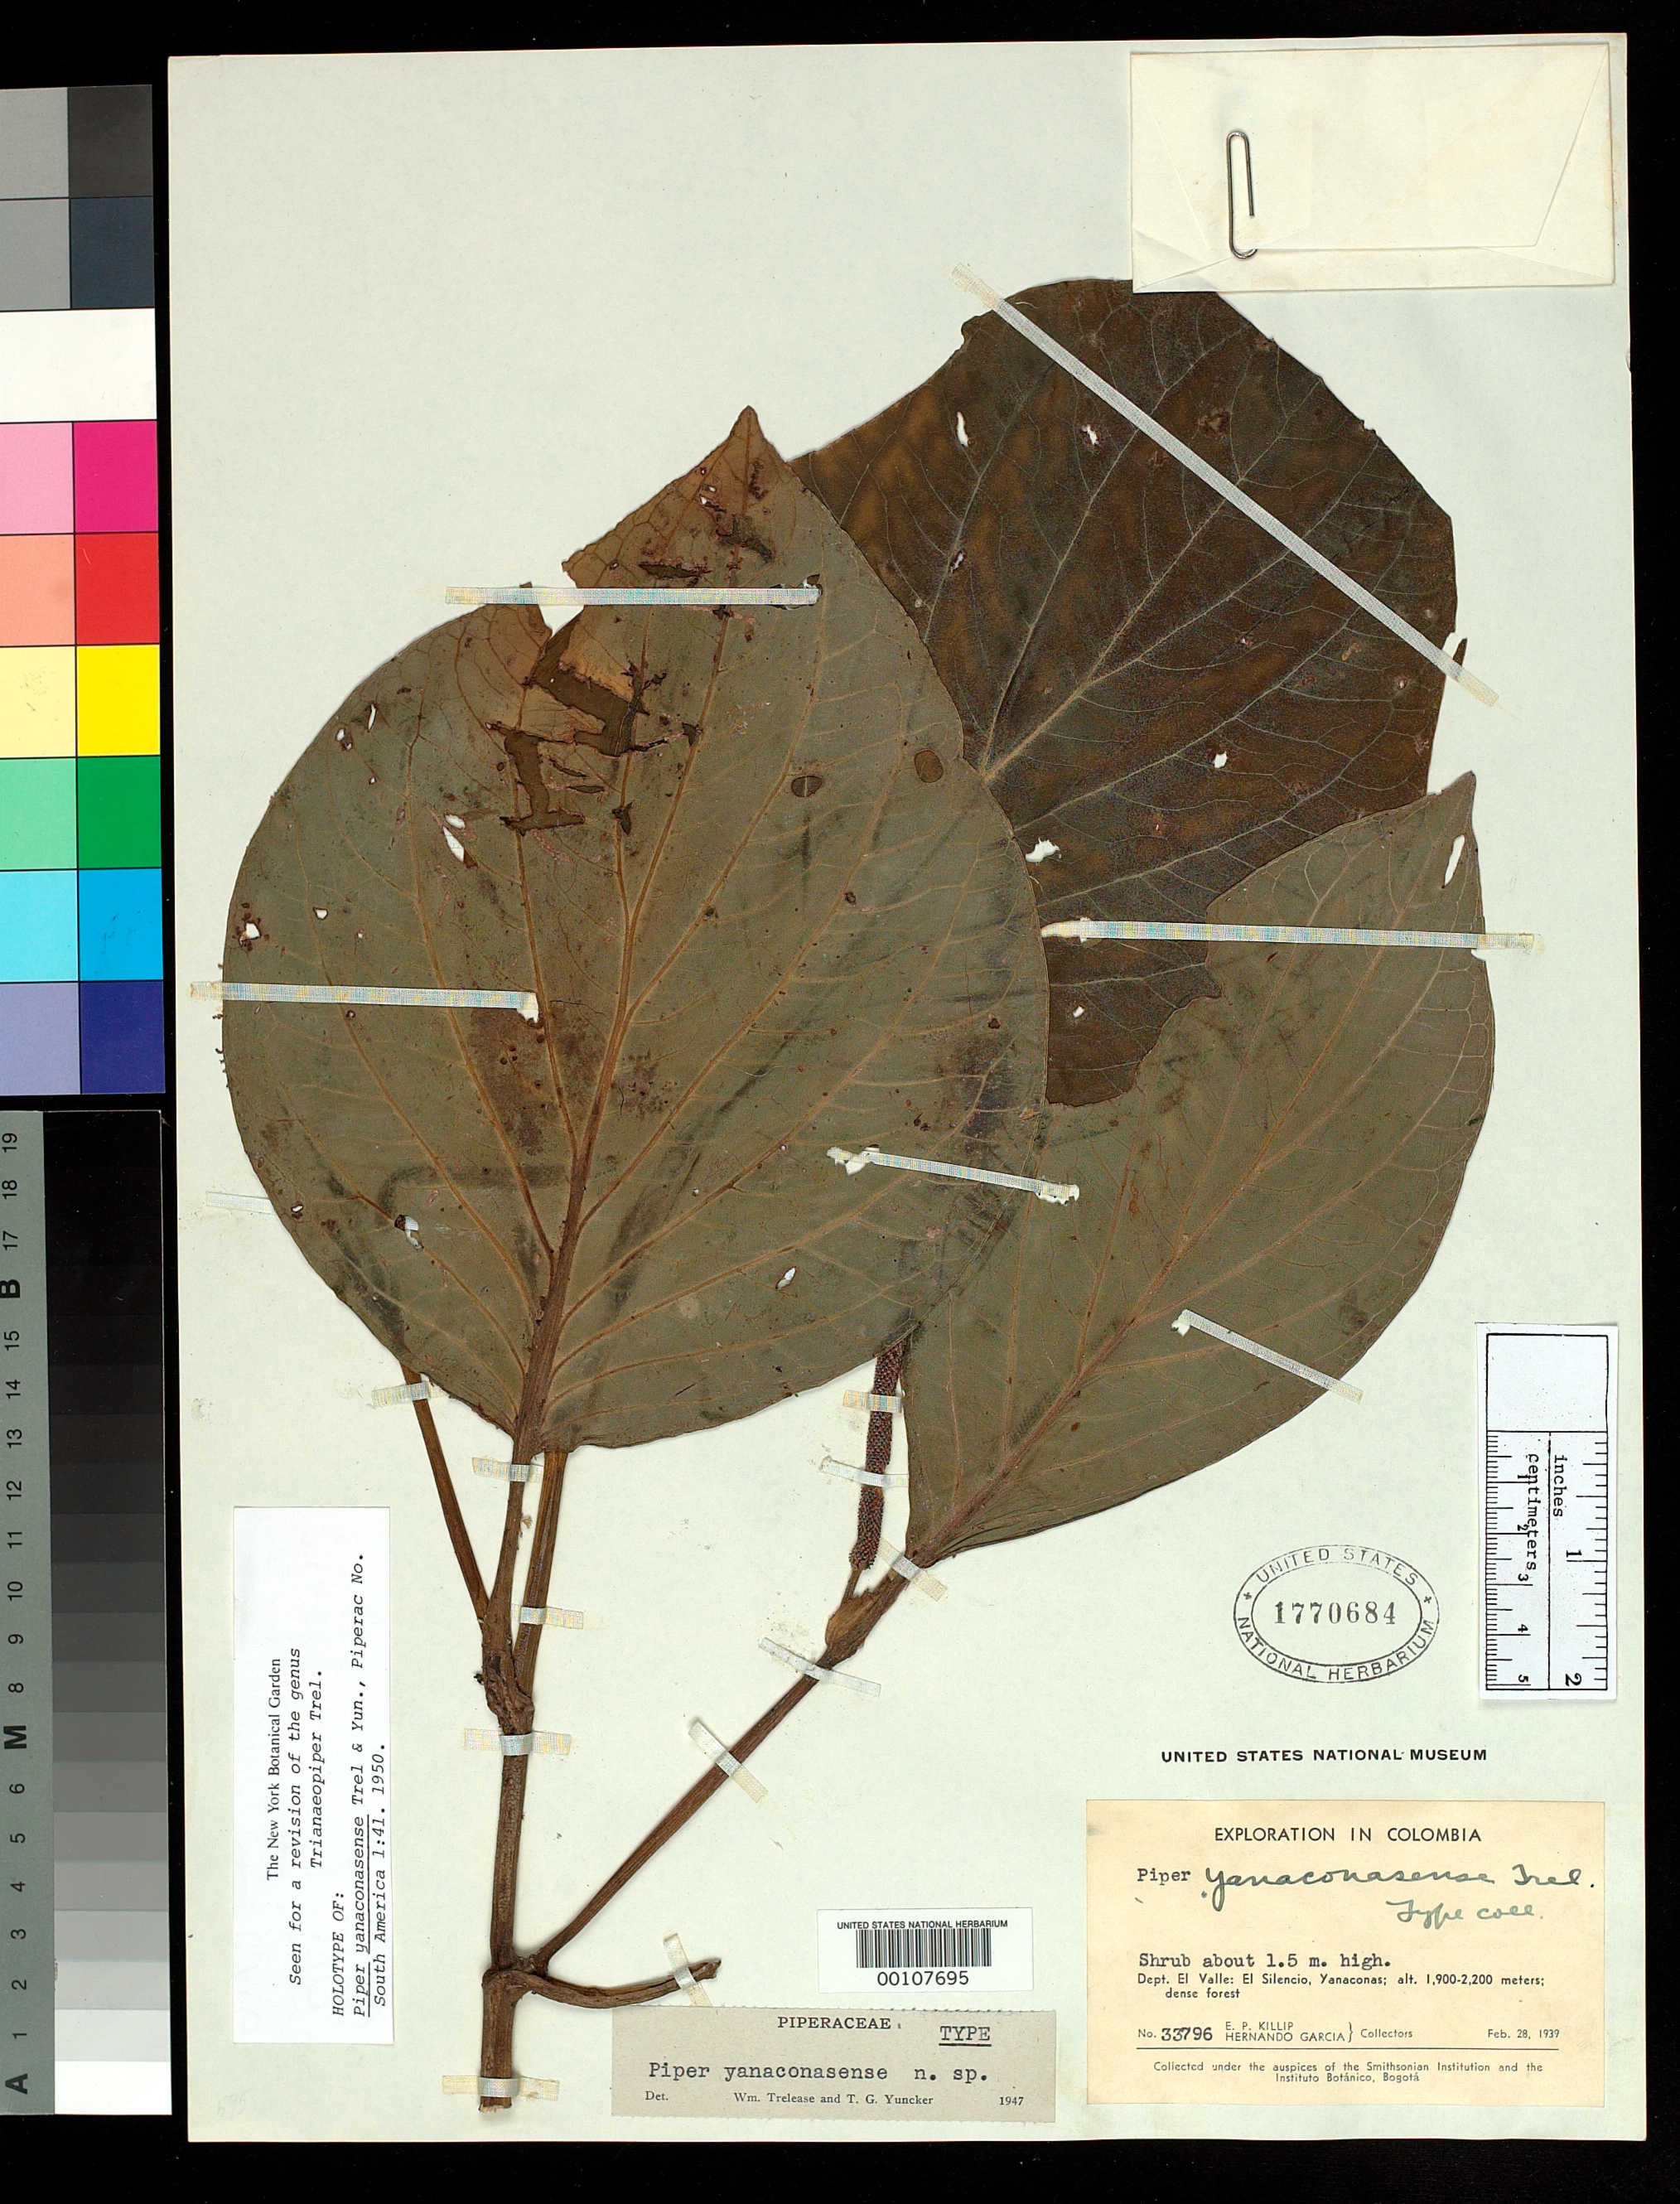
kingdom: Plantae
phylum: Tracheophyta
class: Magnoliopsida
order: Piperales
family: Piperaceae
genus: Piper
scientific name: Piper yanaconasense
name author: Trel. & Yunck.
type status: Holotype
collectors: E. P. Killip & H. García Barriga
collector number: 33796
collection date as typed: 28 Feb 1939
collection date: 1939-02-28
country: Colombia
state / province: Valle del Cauca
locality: El Silencio, Yanaconas.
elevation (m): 1900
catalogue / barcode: US 1770684